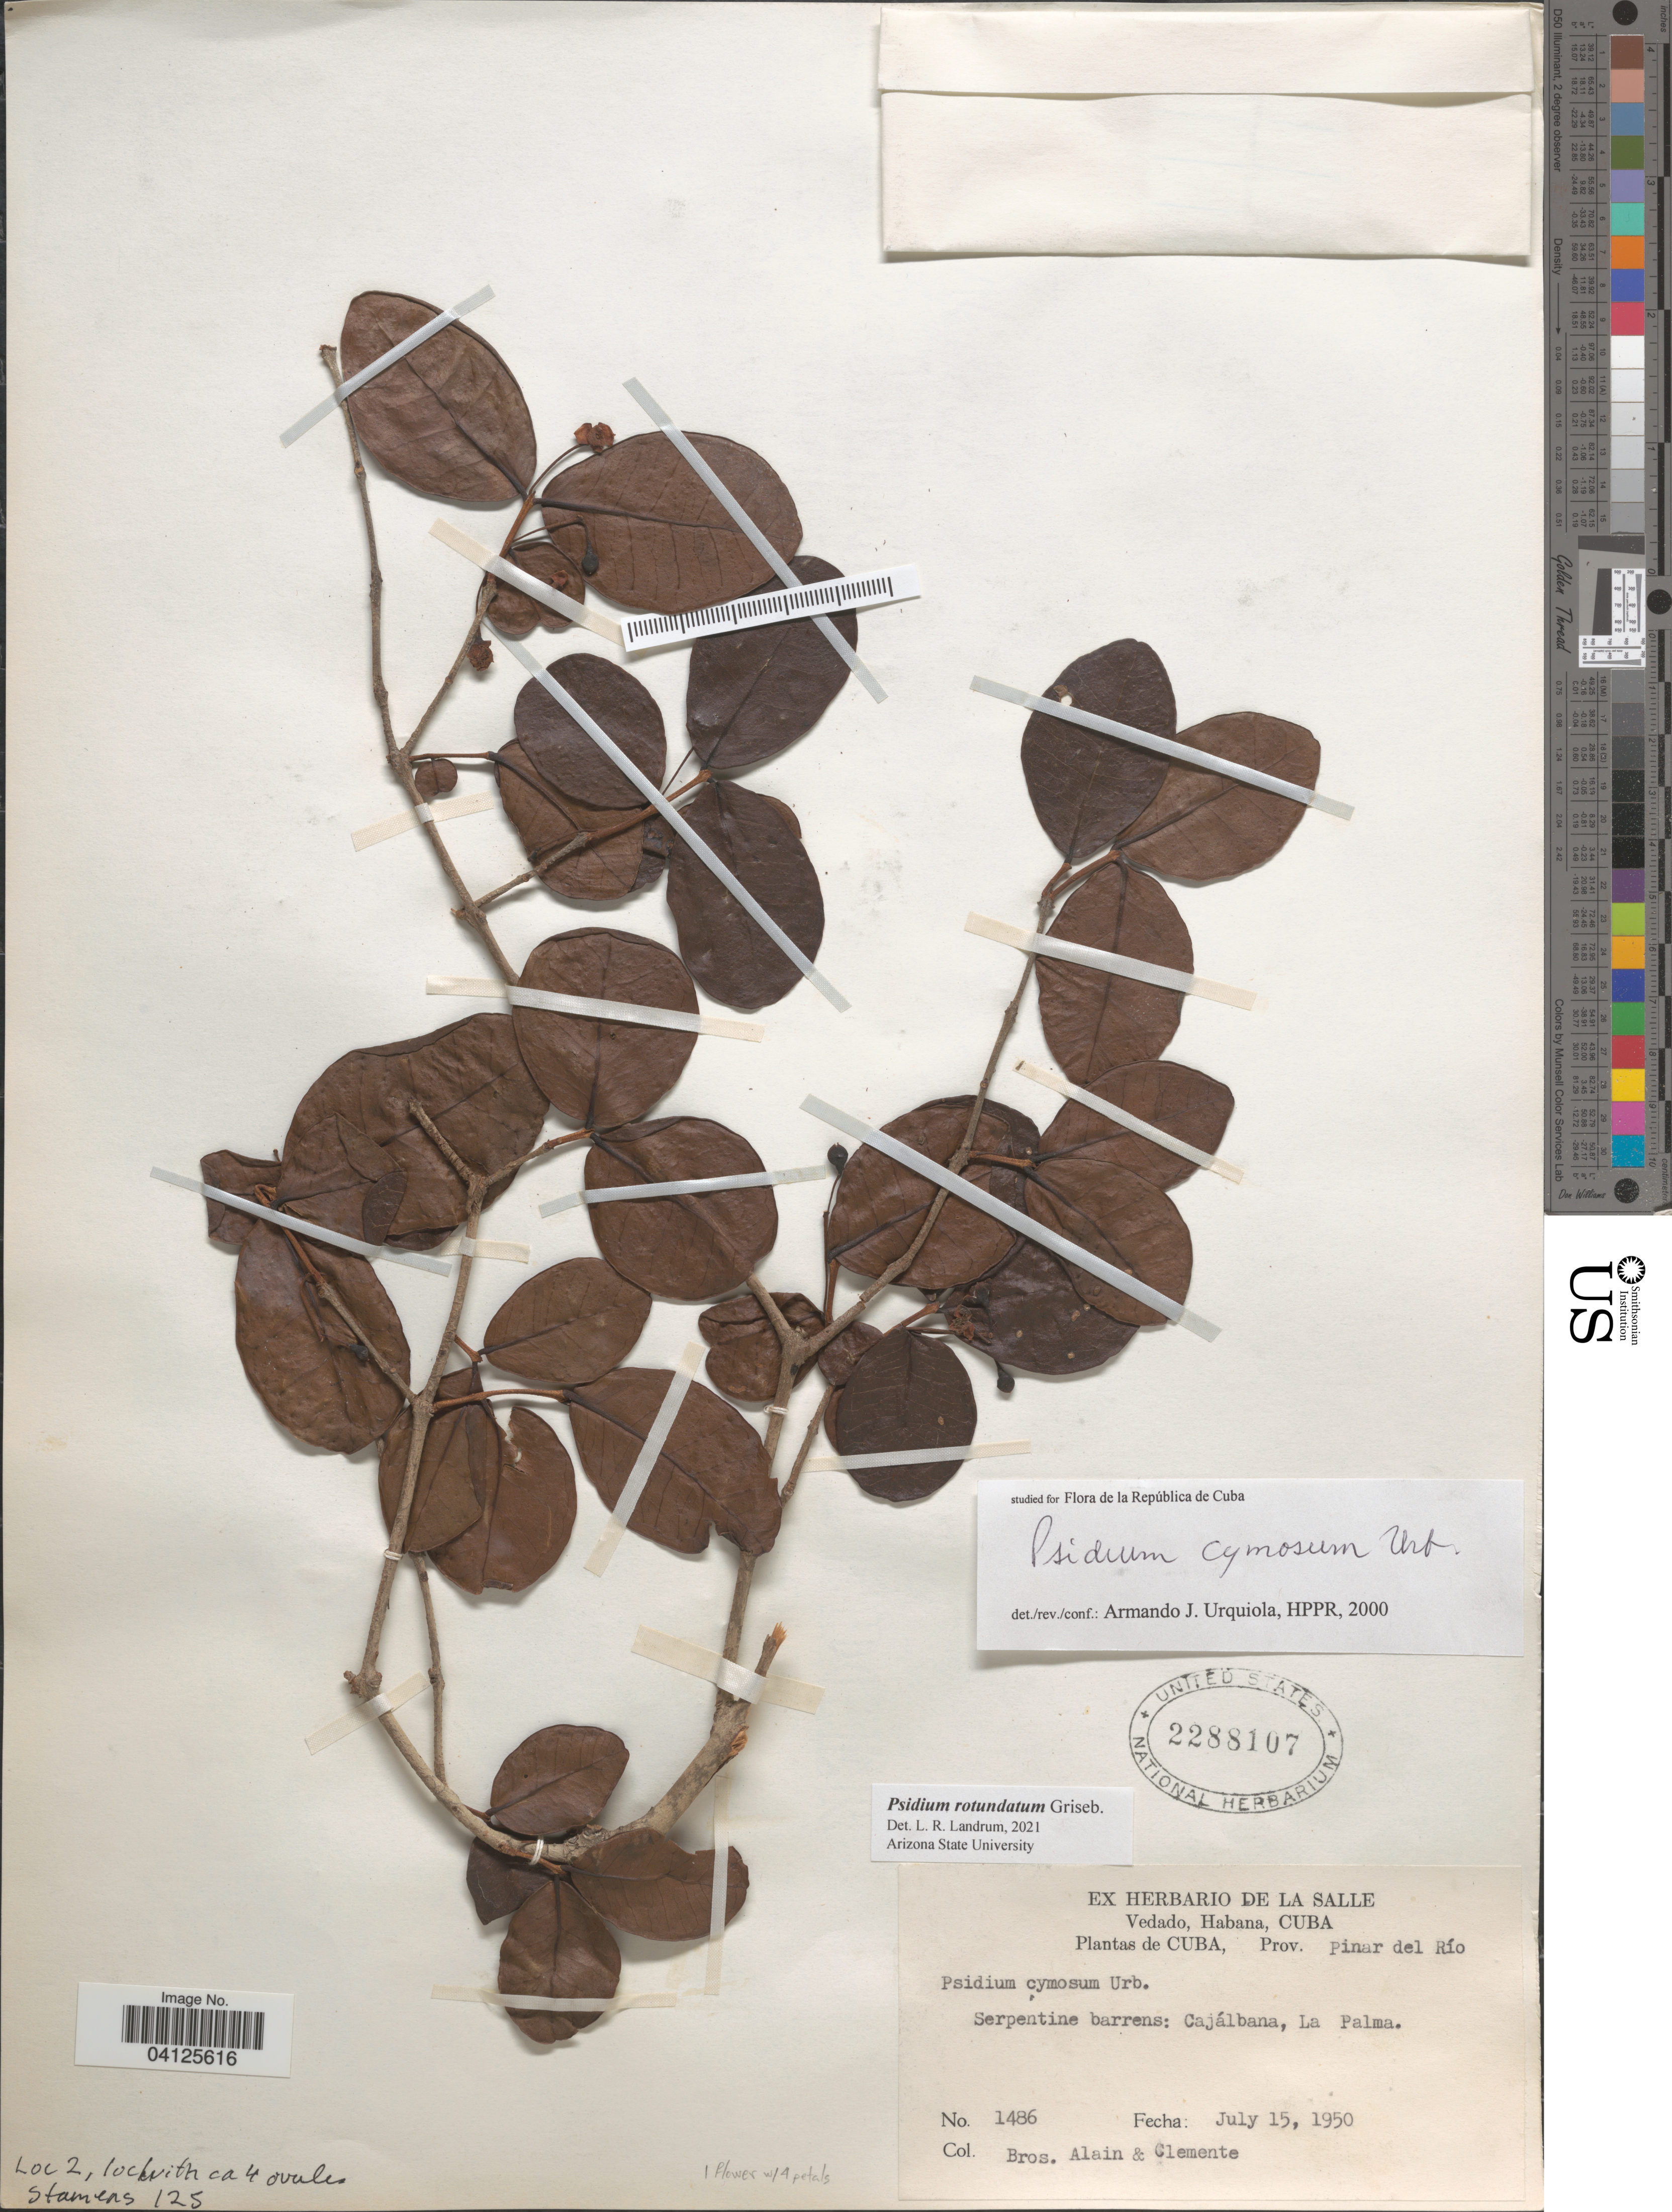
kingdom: Plantae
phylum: Tracheophyta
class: Magnoliopsida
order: Myrtales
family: Myrtaceae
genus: Psidium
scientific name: Psidium rotundatum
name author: Griseb.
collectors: A. H. Liogier & -- Clemente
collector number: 1486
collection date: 1950-07-15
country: Cuba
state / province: Pinar del Río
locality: Serpentine barrens: Cajálbana, La Palma.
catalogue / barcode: US 2288107